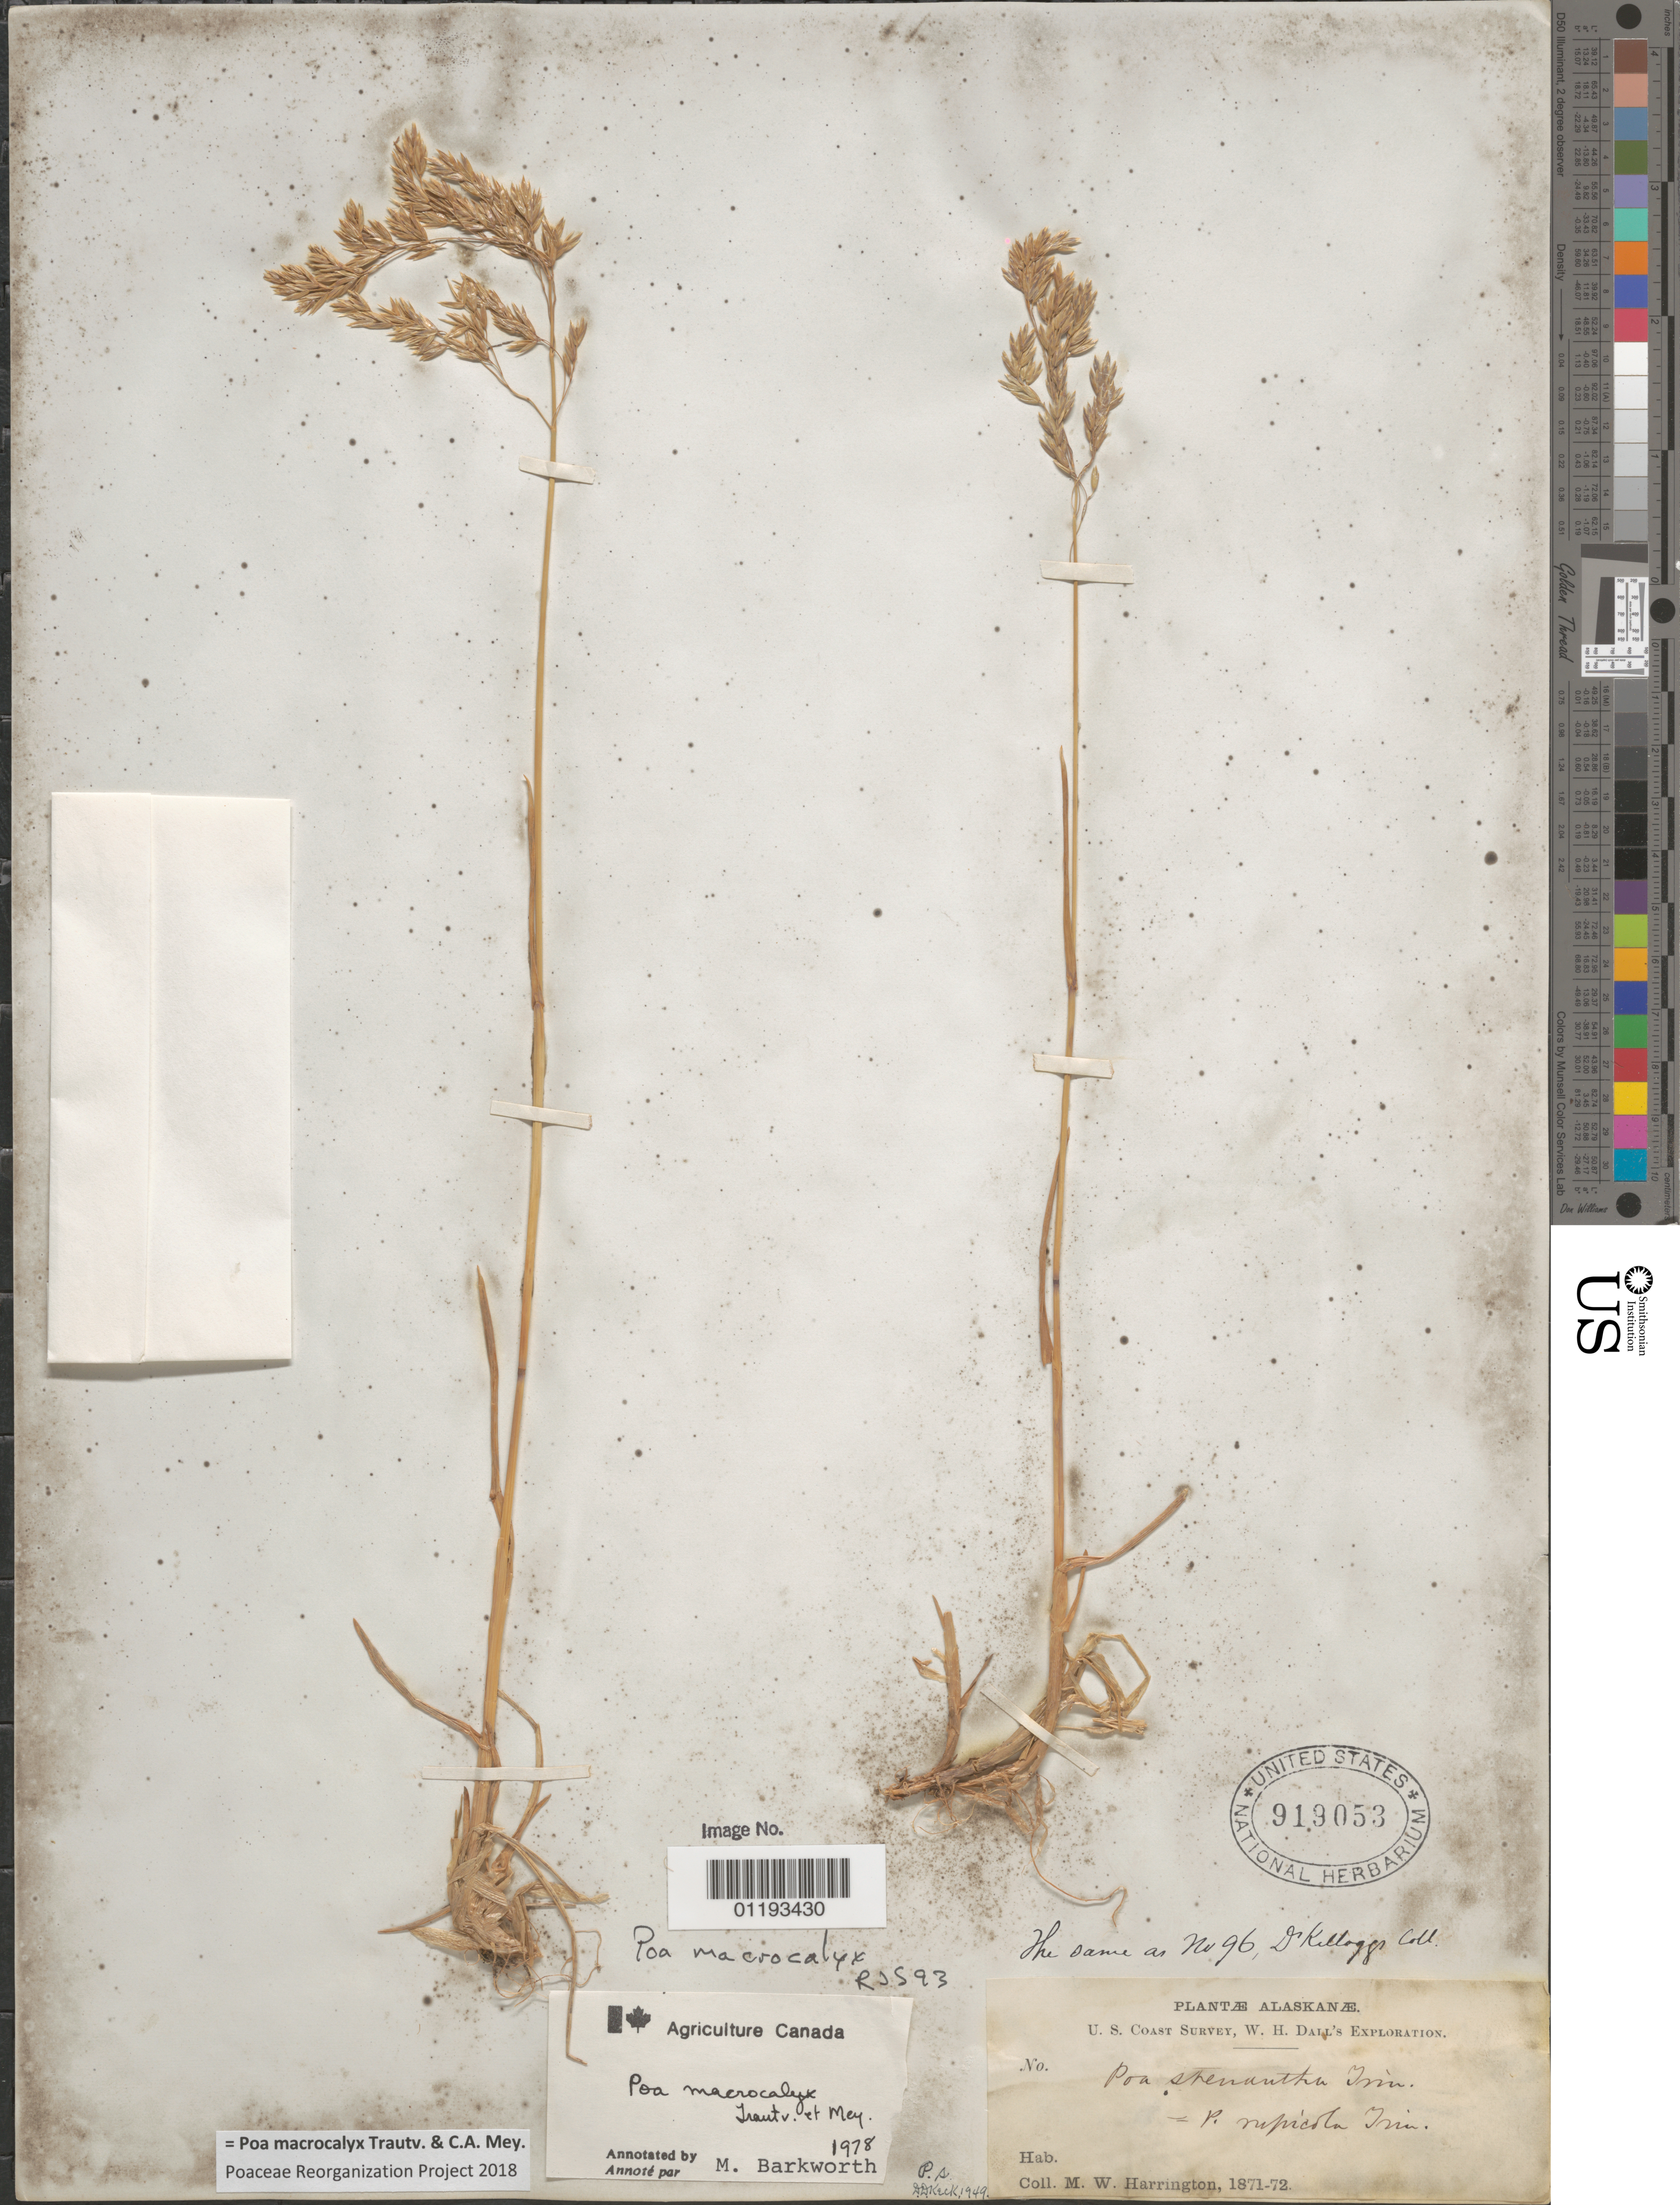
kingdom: Plantae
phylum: Tracheophyta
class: Liliopsida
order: Poales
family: Poaceae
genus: Poa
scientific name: Poa macrocalyx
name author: Trautv. & C.A. Mey.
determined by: Poaceae Reorganization Project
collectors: M. W. Harrington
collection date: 1871/1872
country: United States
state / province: Alaska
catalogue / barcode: US 919053